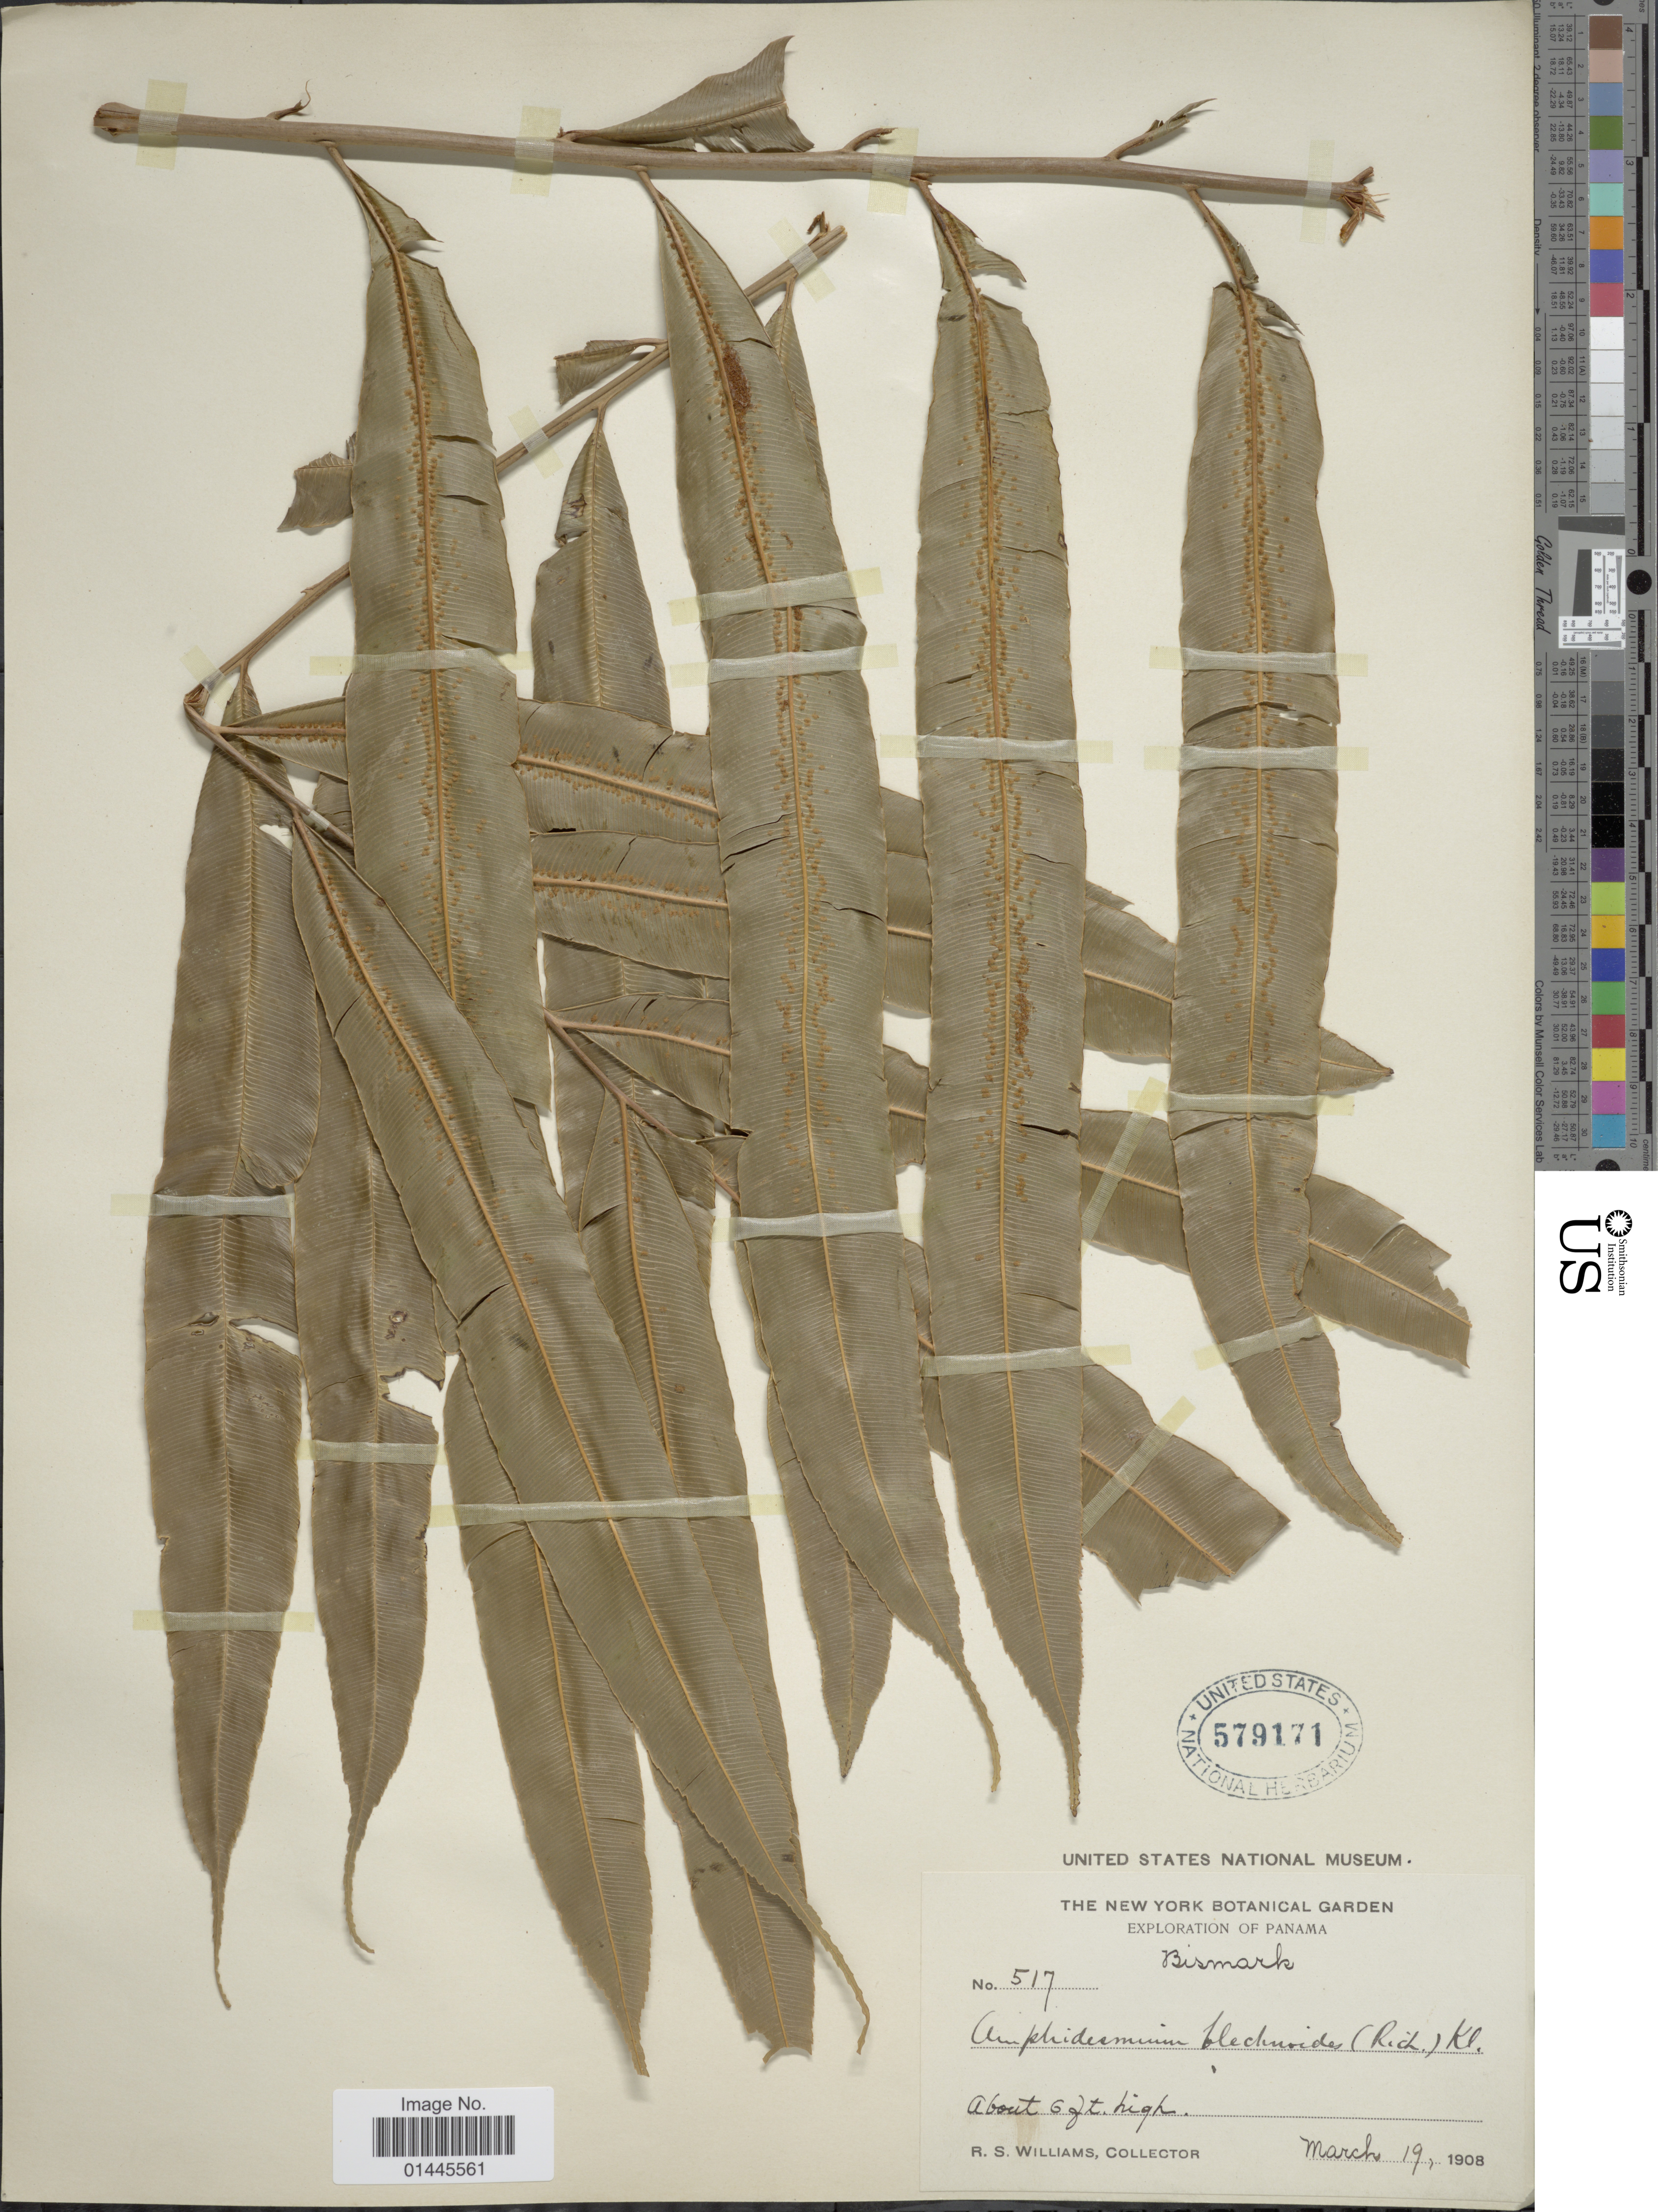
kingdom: Plantae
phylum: Tracheophyta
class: Polypodiopsida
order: Cyatheales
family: Metaxyaceae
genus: Metaxya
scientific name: Metaxya rostrata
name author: (Kunth) C. Presl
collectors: R. S. Williams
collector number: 517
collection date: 1908-03-19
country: Panama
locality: Bismark.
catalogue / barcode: US 579171